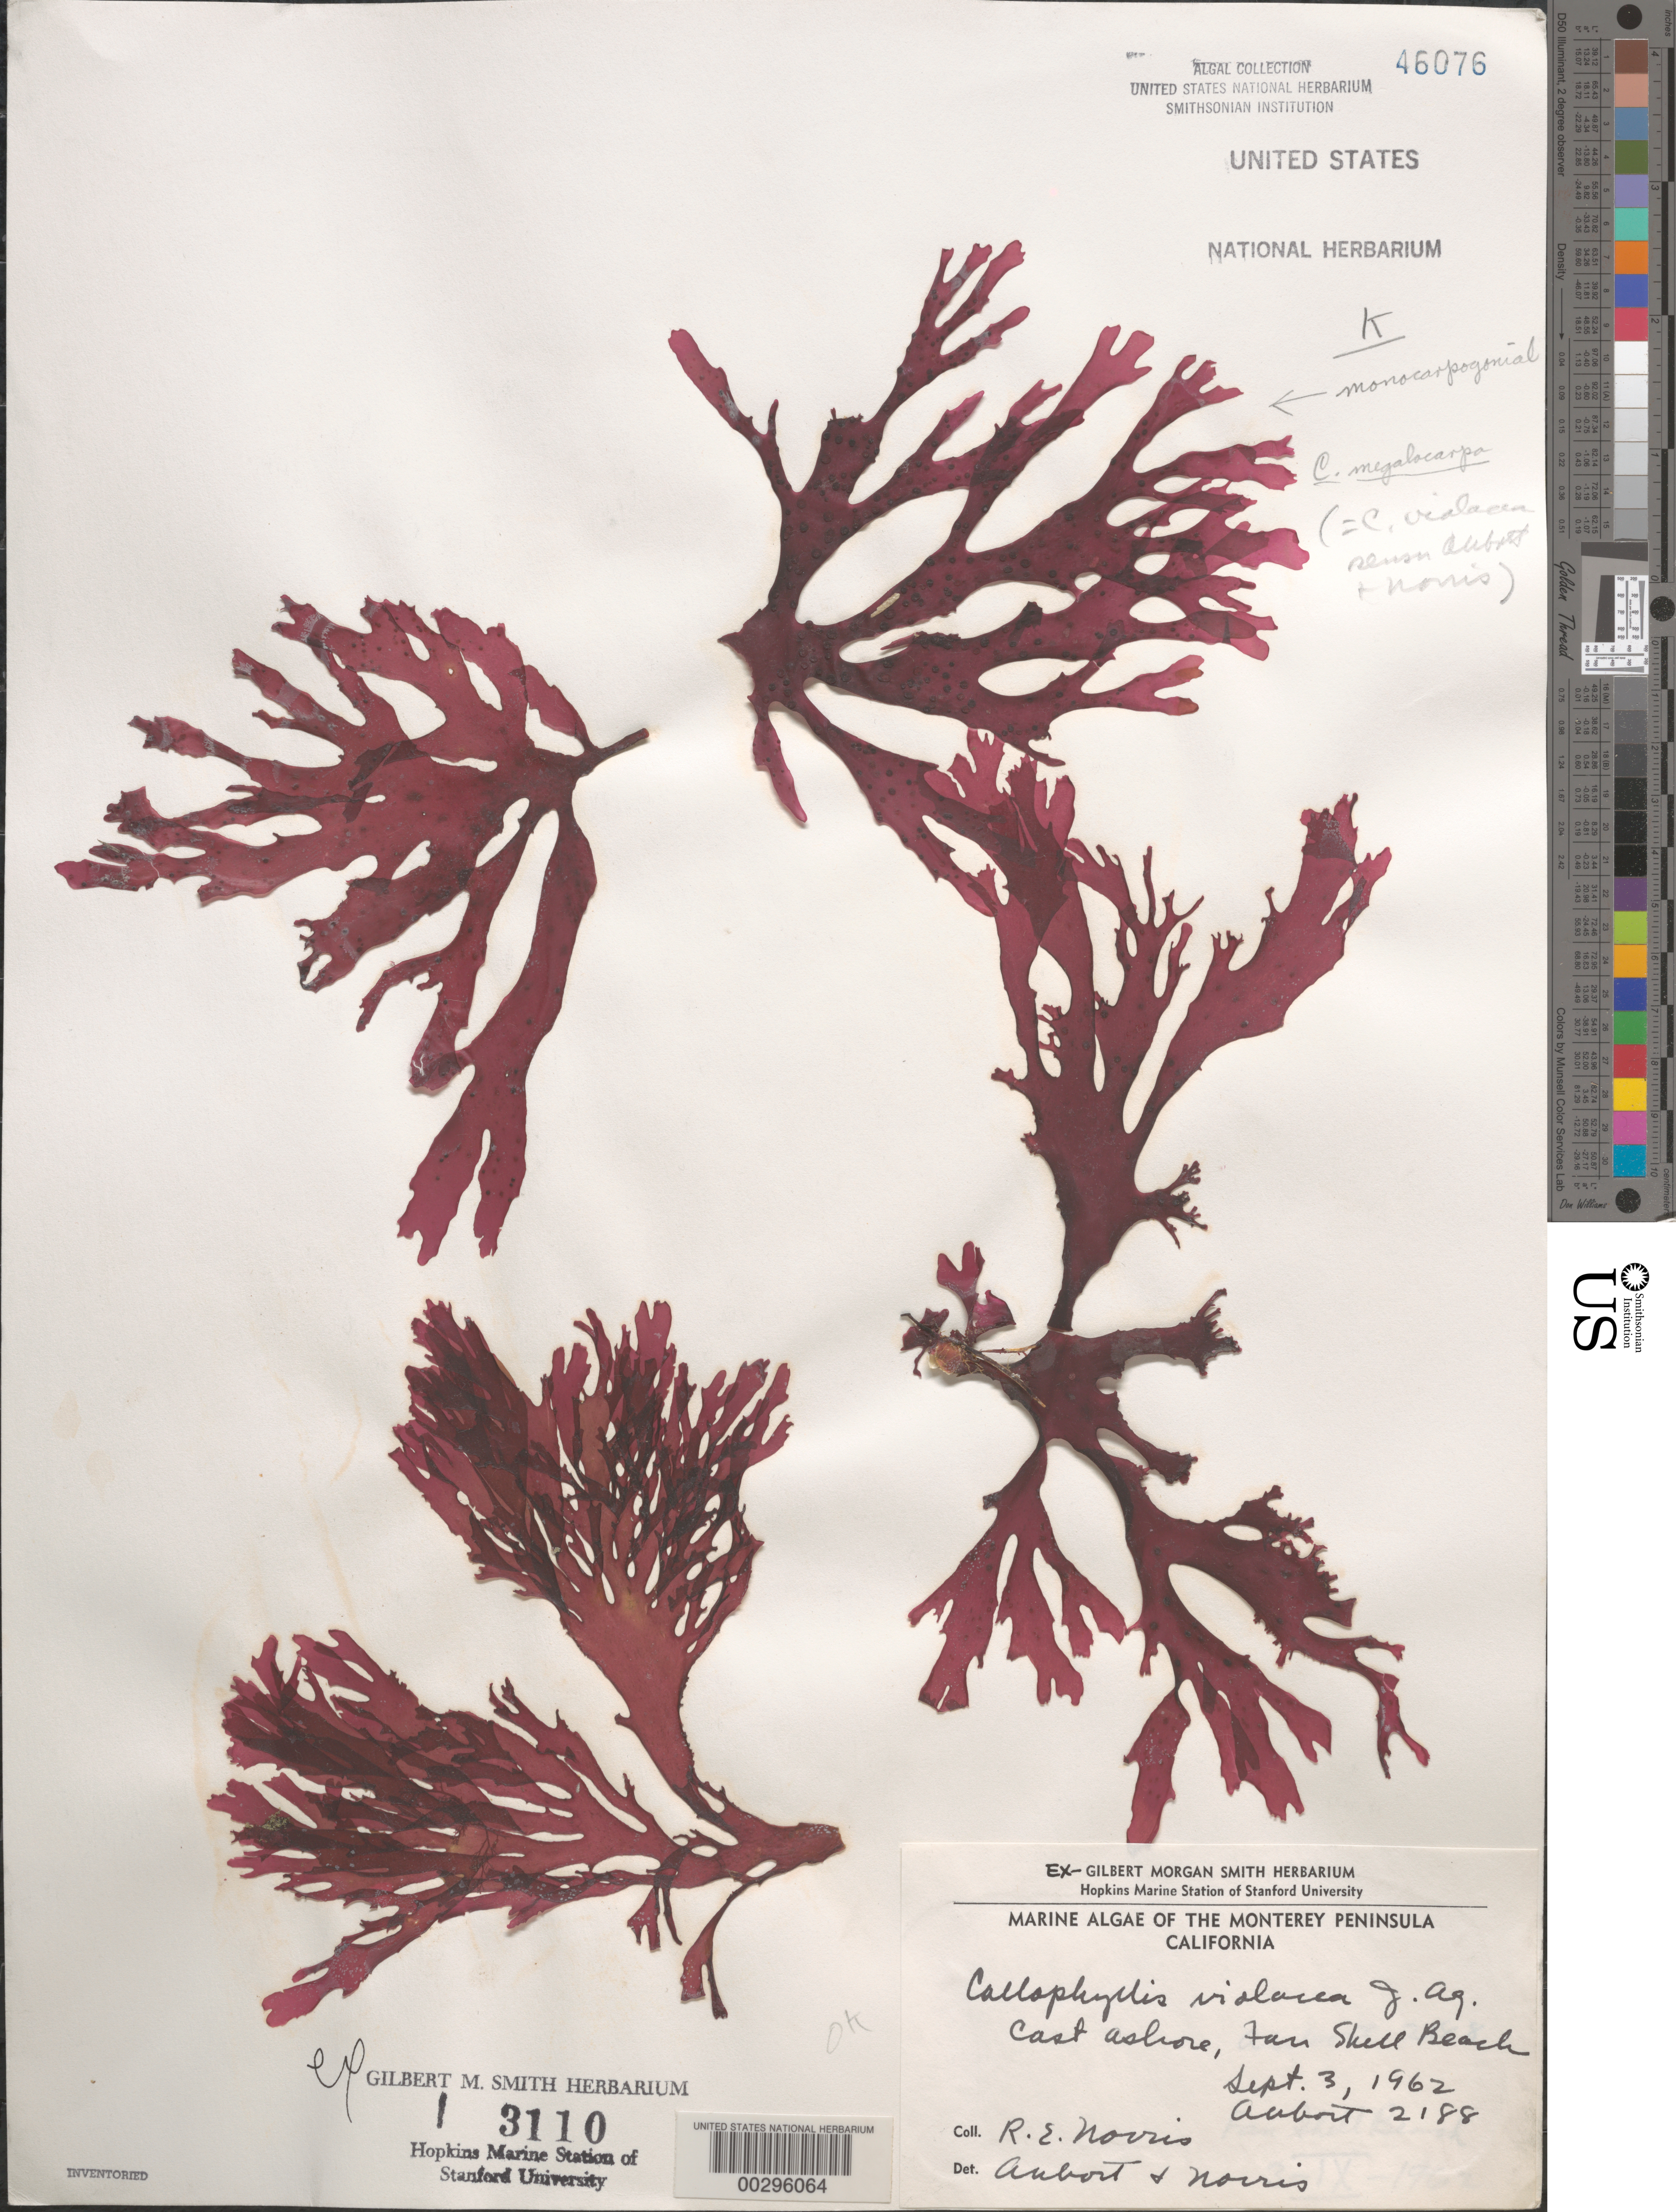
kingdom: Plantae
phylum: Rhodophyta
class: Florideophyceae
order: Gigartinales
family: Kallymeniaceae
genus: Callophyllis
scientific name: Callophyllis violacea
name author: J. Agardh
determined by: Abbott, I. A.; Norris, R. E.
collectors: R. E. Norris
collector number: IAA 2188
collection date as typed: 03 Sep 1962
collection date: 1962-09-03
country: United States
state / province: California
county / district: Monterey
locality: Fan Shell Beach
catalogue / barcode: US 46076